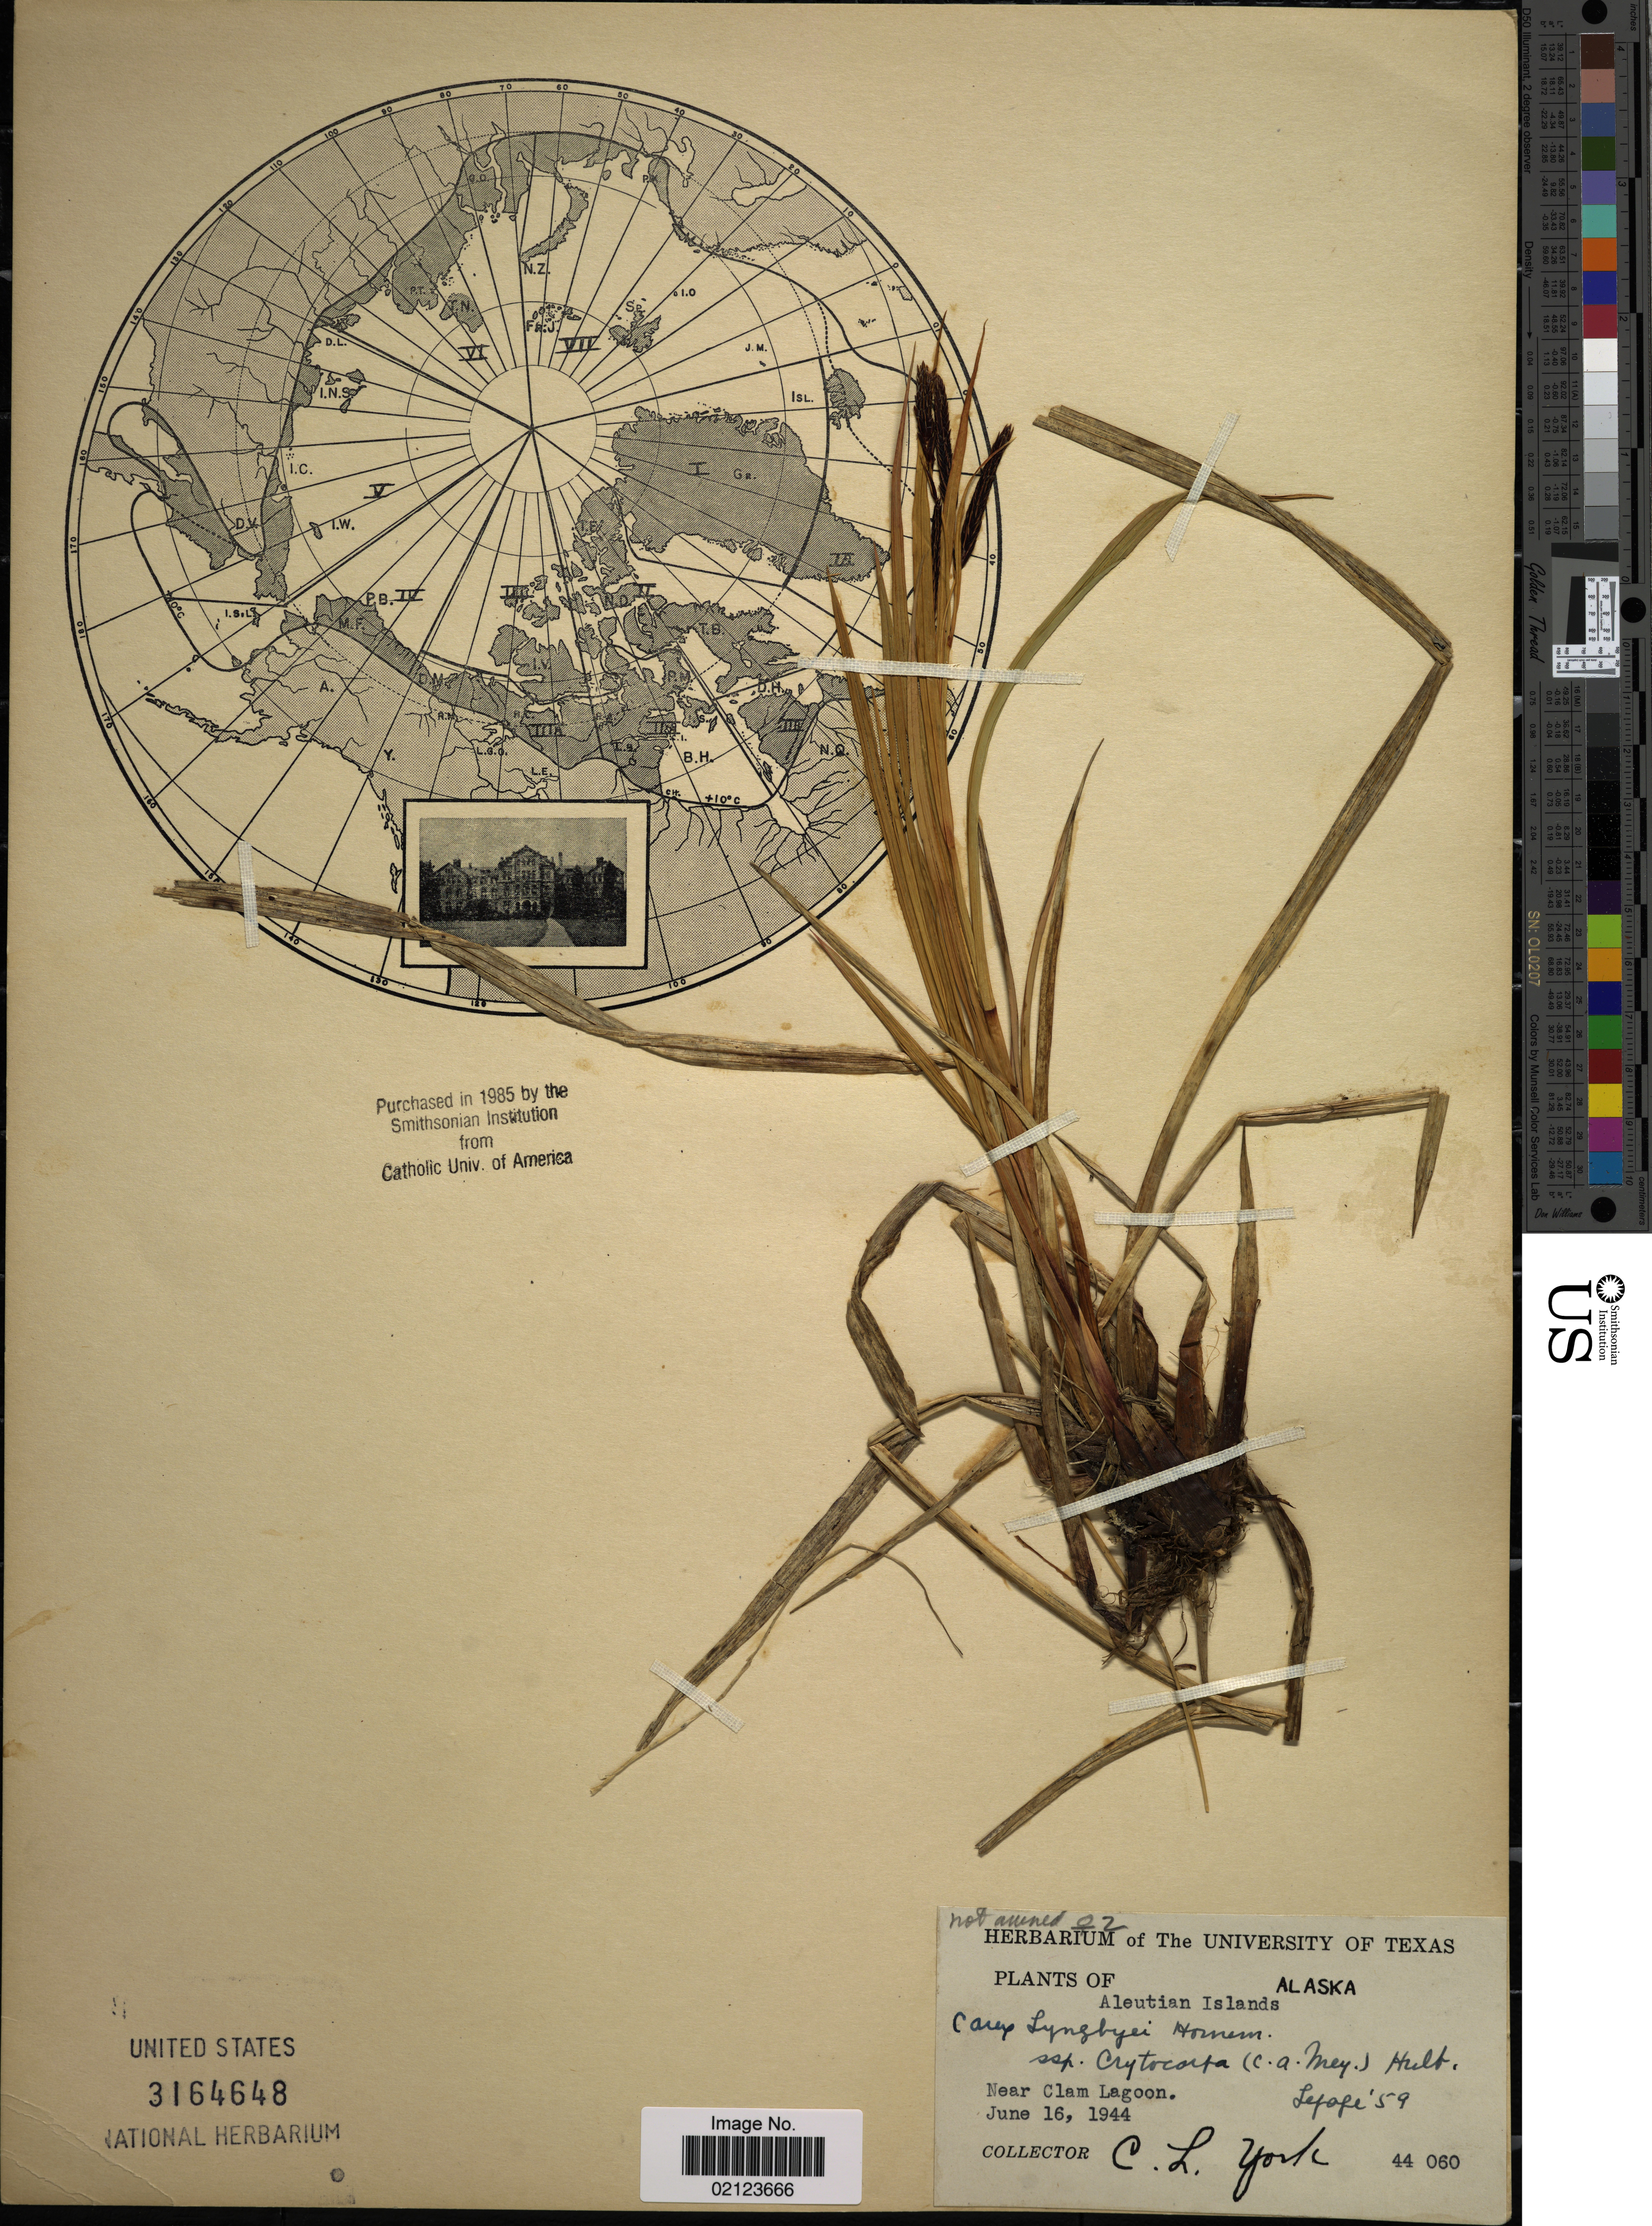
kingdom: Plantae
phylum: Tracheophyta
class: Liliopsida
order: Poales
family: Cyperaceae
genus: Carex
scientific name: Carex lyngbyei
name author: Hornem.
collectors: C. L. York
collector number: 44060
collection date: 1944-06-16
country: United States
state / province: Alaska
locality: Aleutian Islands. Near Clam Lagoon.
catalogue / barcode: US 3164648